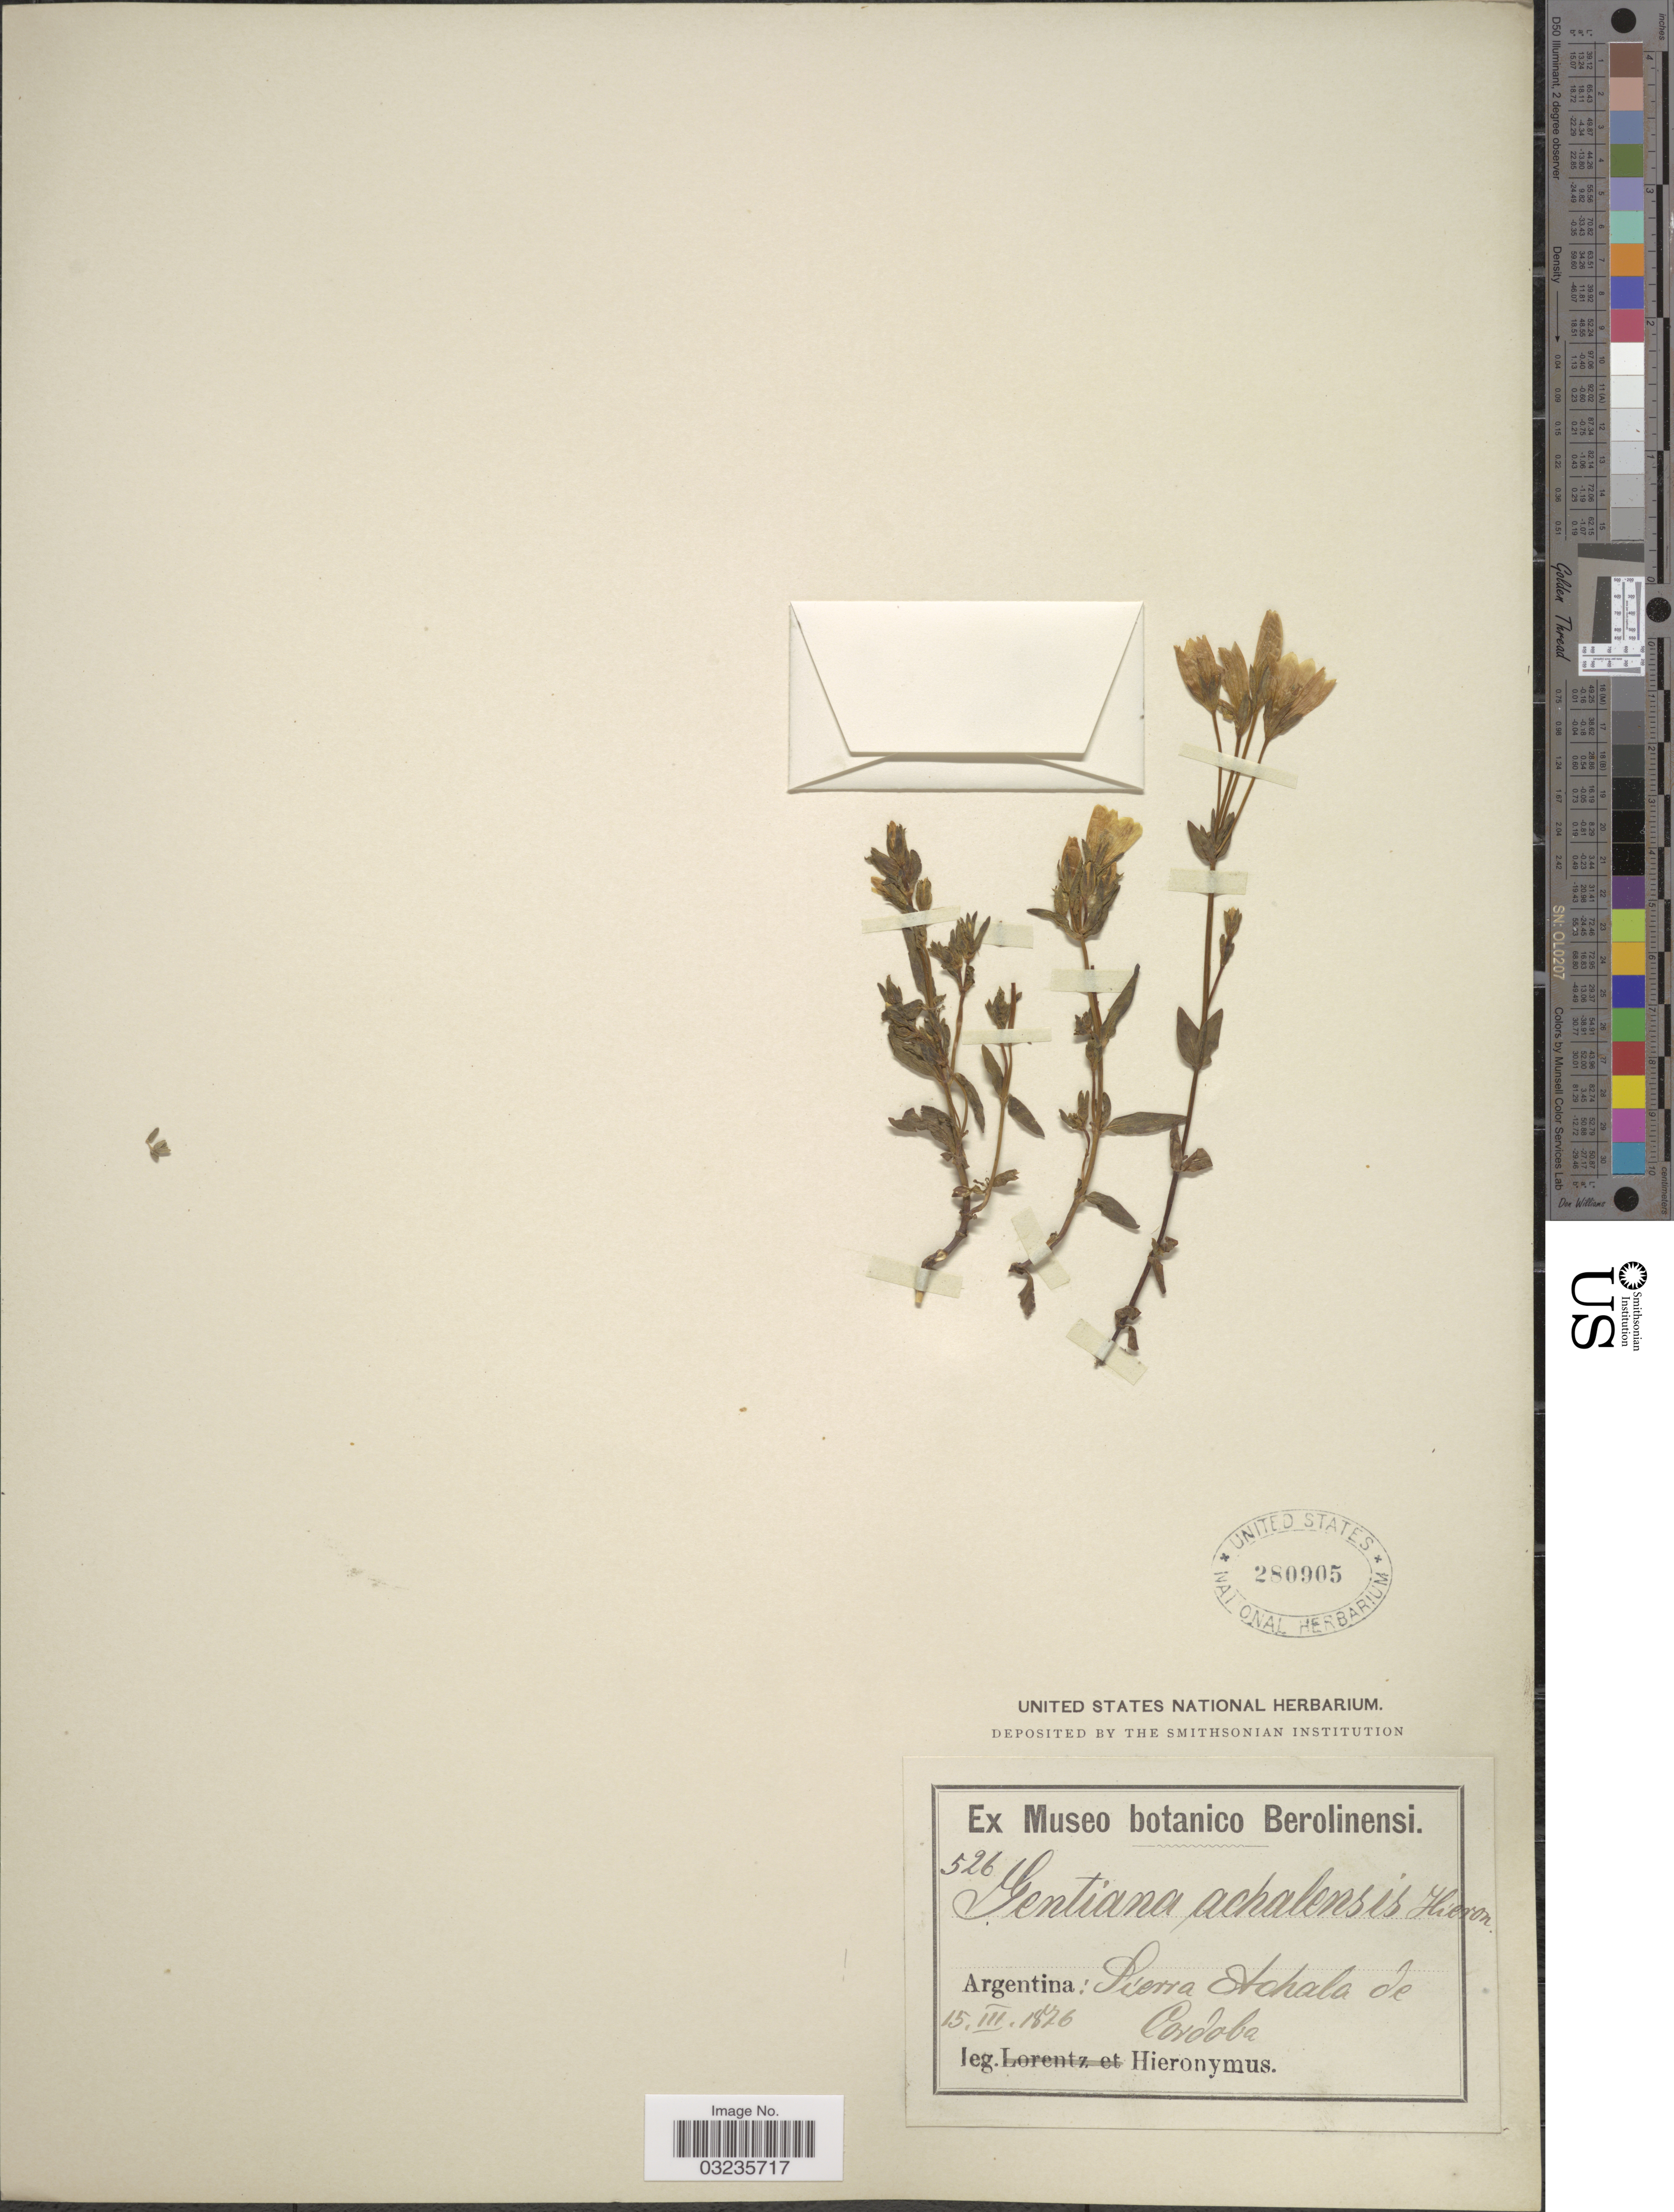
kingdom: Plantae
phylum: Tracheophyta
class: Magnoliopsida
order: Gentianales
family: Gentianaceae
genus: Gentiana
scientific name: Gentiana achalensis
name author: Hieron. ex Gilg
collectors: -. Hieronymus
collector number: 526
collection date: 1876-03-15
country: Argentina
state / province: Cordoba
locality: Sierra Achala de Cordoba.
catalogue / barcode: US 280905